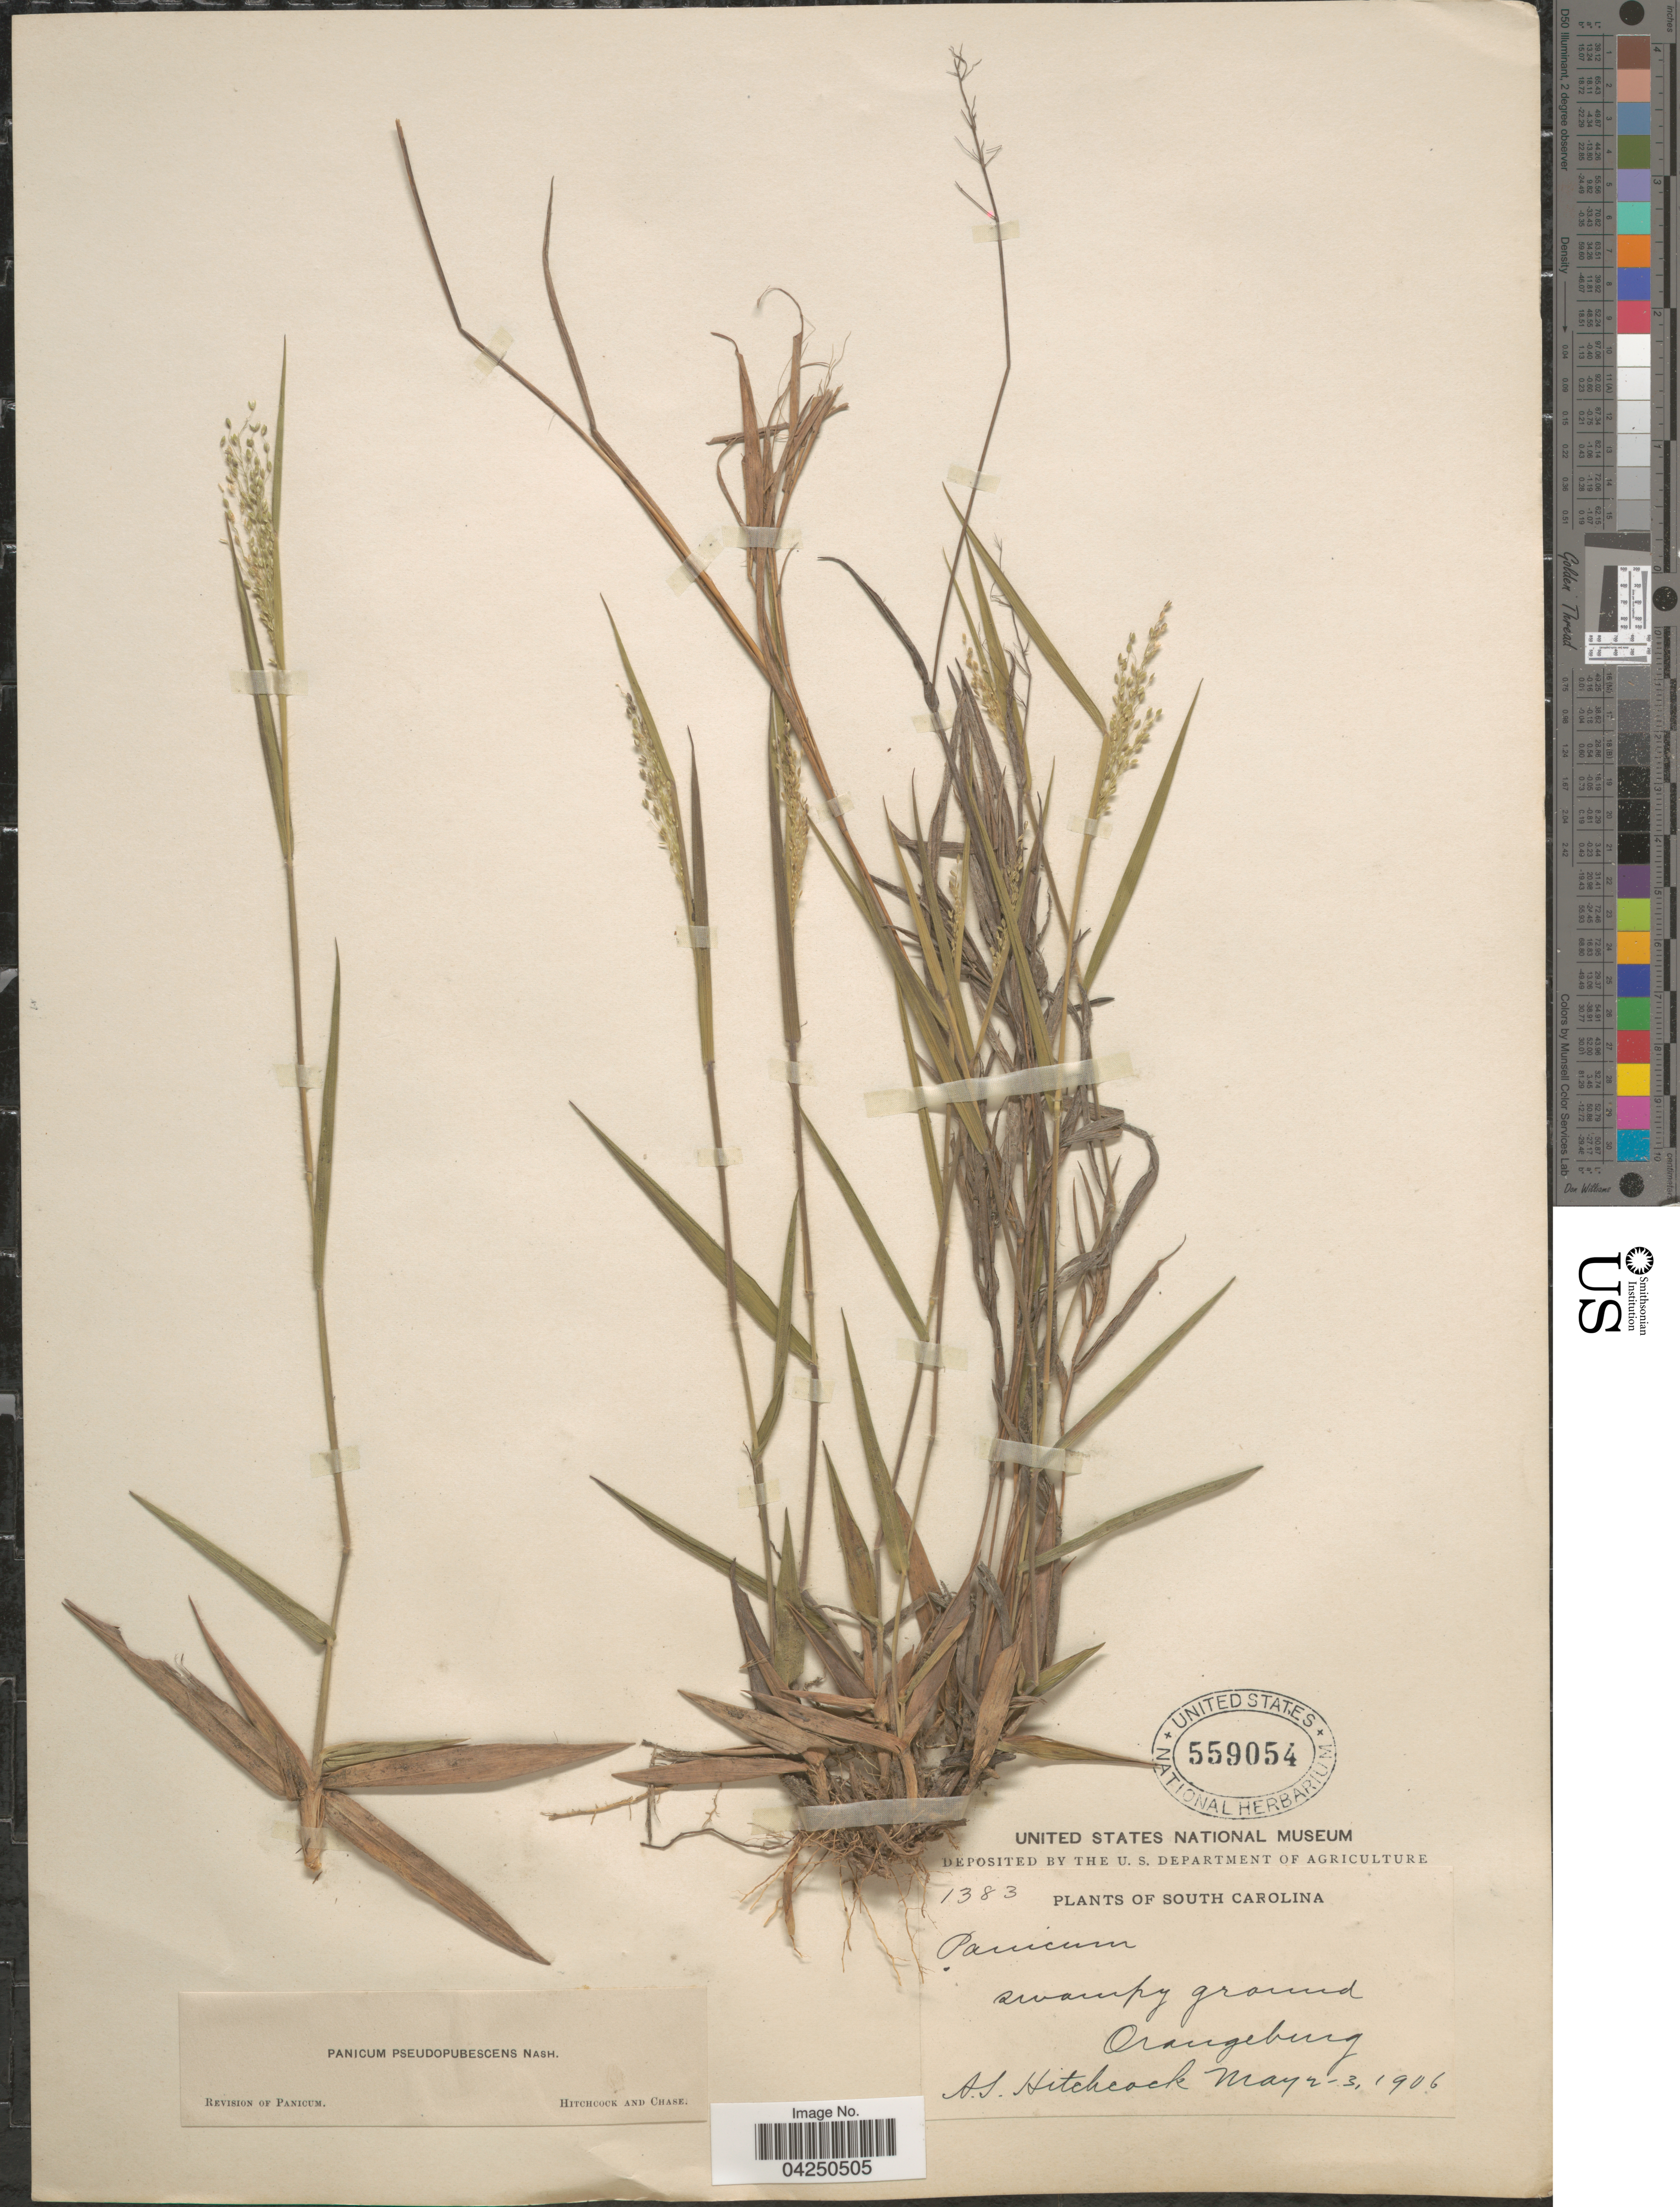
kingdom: Plantae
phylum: Tracheophyta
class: Liliopsida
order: Poales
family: Poaceae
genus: Dichanthelium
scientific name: Dichanthelium acuminatum var. acuminatum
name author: (Sw.) Gould & C.A. Clark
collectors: A. S. Hitchcock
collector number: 1383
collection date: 1906-05-02/1906-05-03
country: United States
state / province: South Carolina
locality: Orangeburg.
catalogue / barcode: US 559054